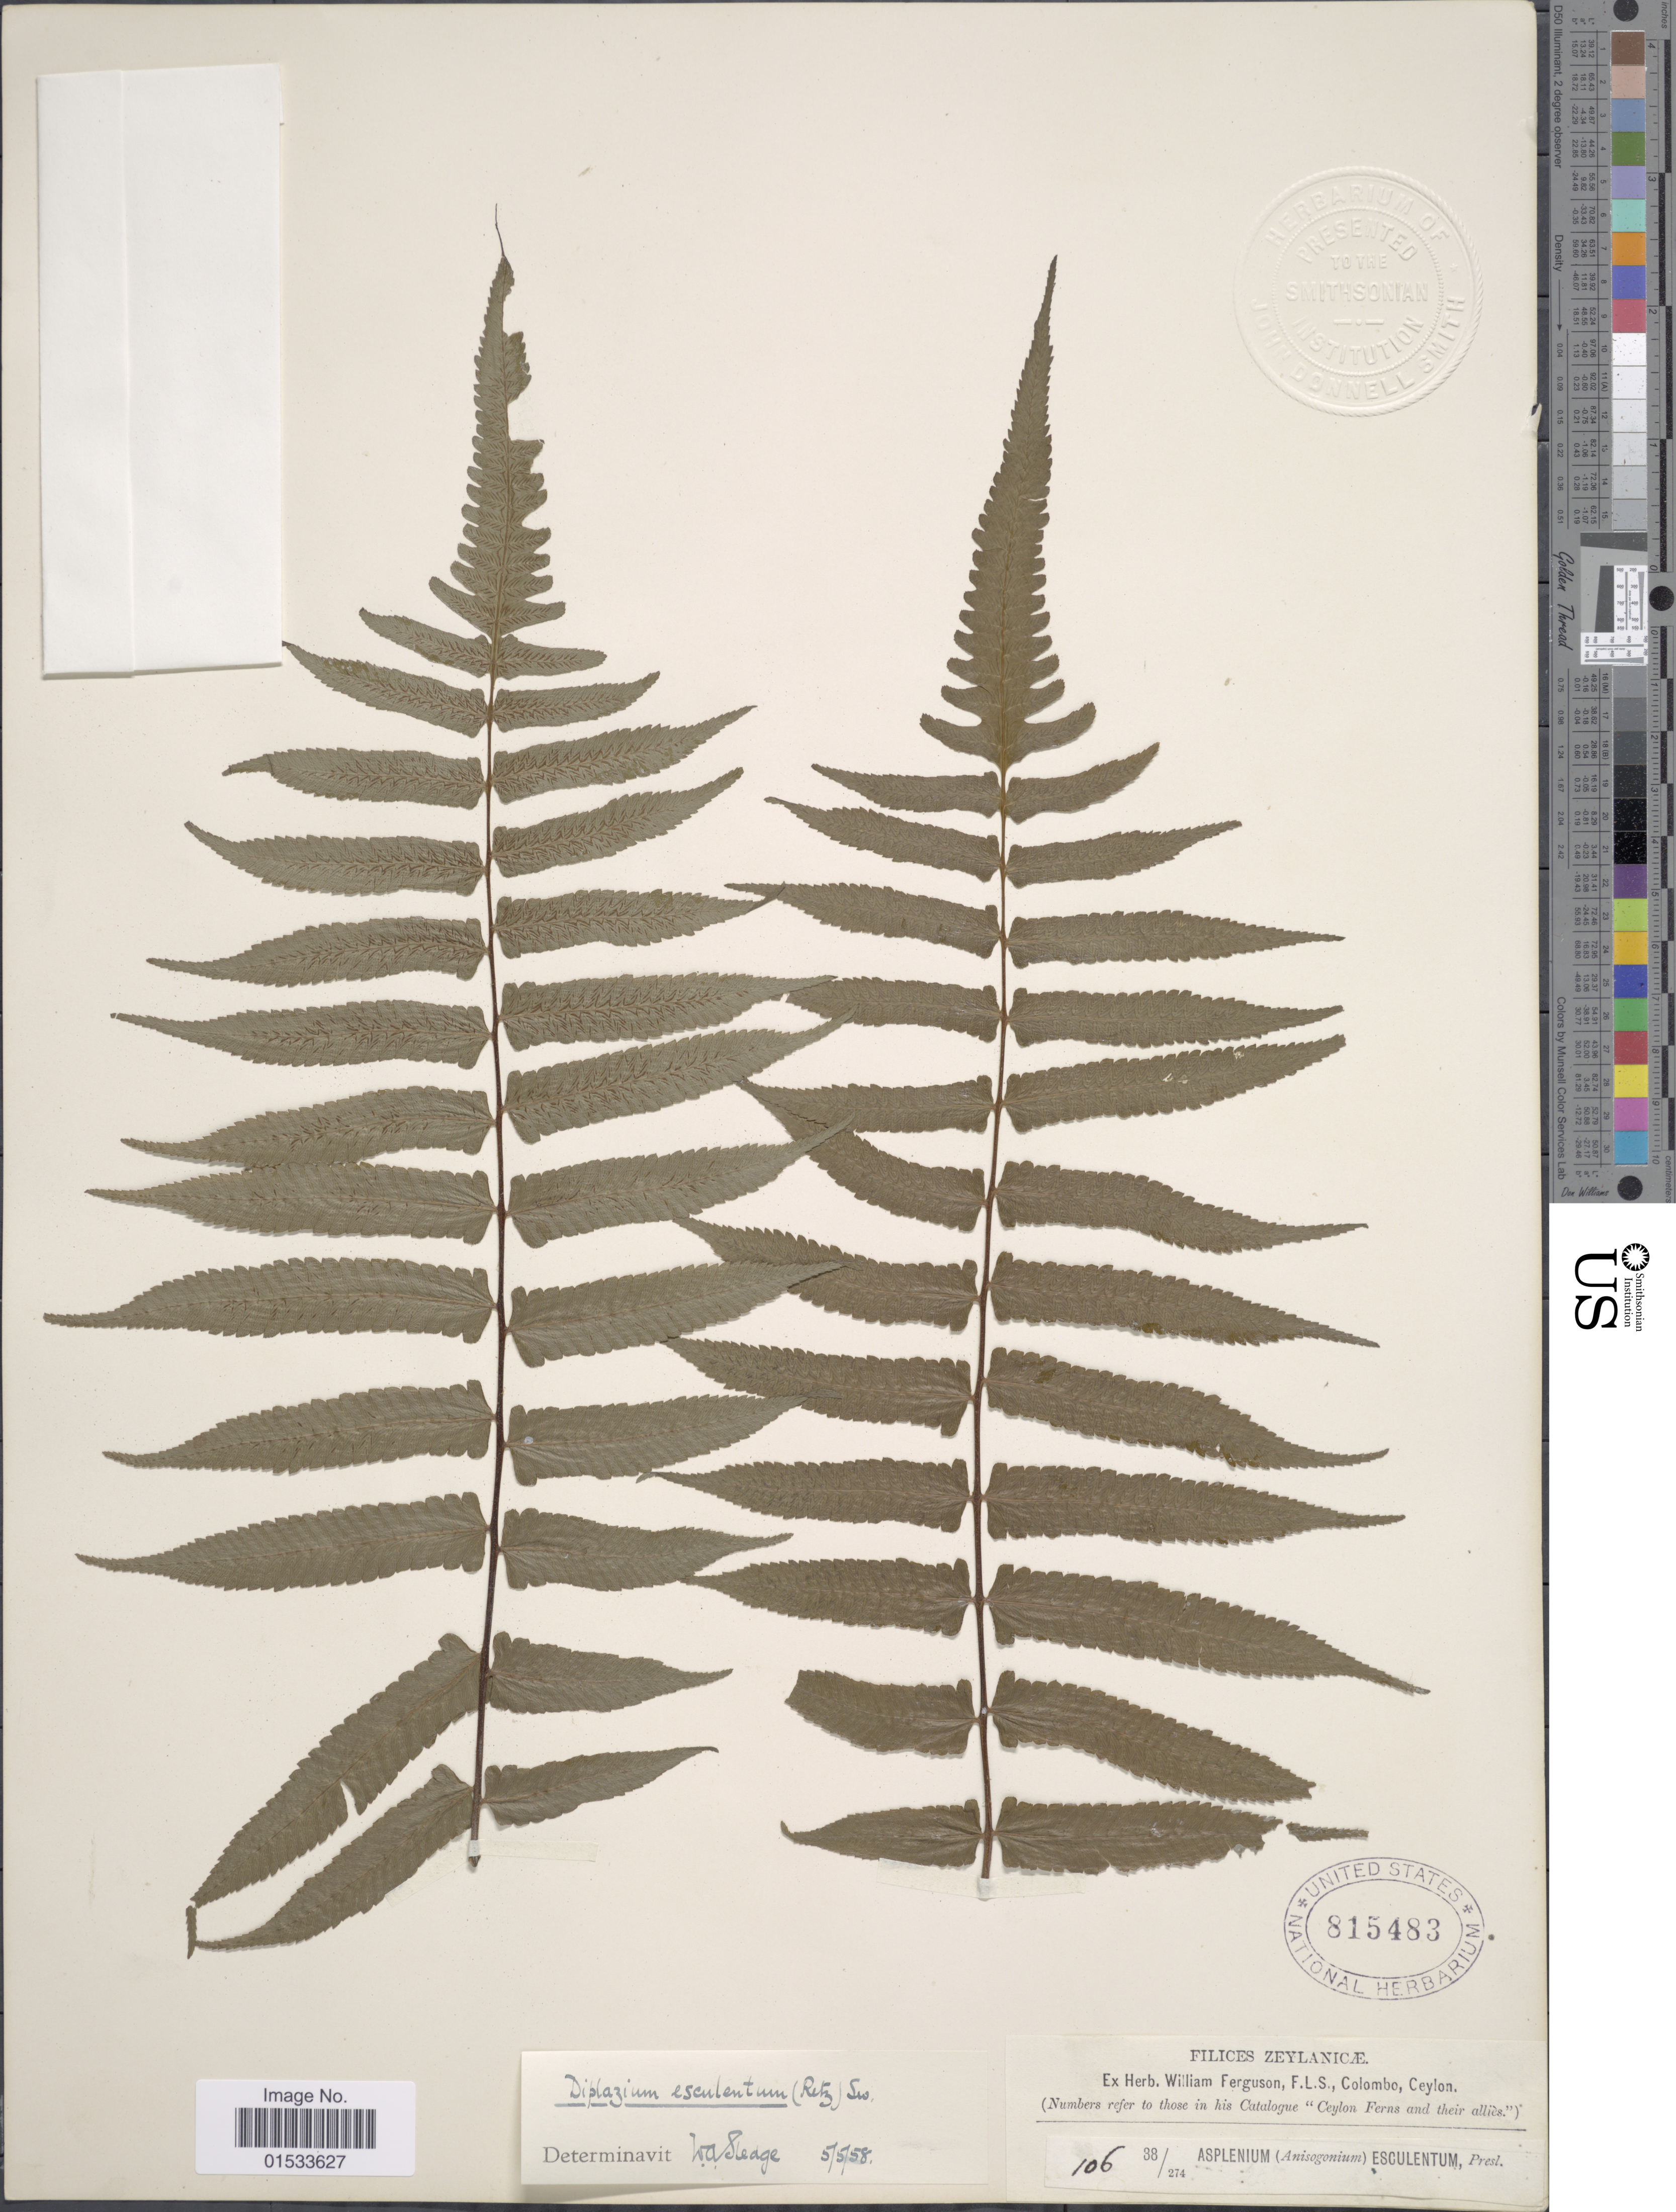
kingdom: Plantae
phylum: Tracheophyta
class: Polypodiopsida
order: Polypodiales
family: Athyriaceae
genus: Diplazium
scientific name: Diplazium esculentum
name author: (Retz.) Sw.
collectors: ex herb. W. Ferguson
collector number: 106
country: Sri Lanka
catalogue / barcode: US 815483